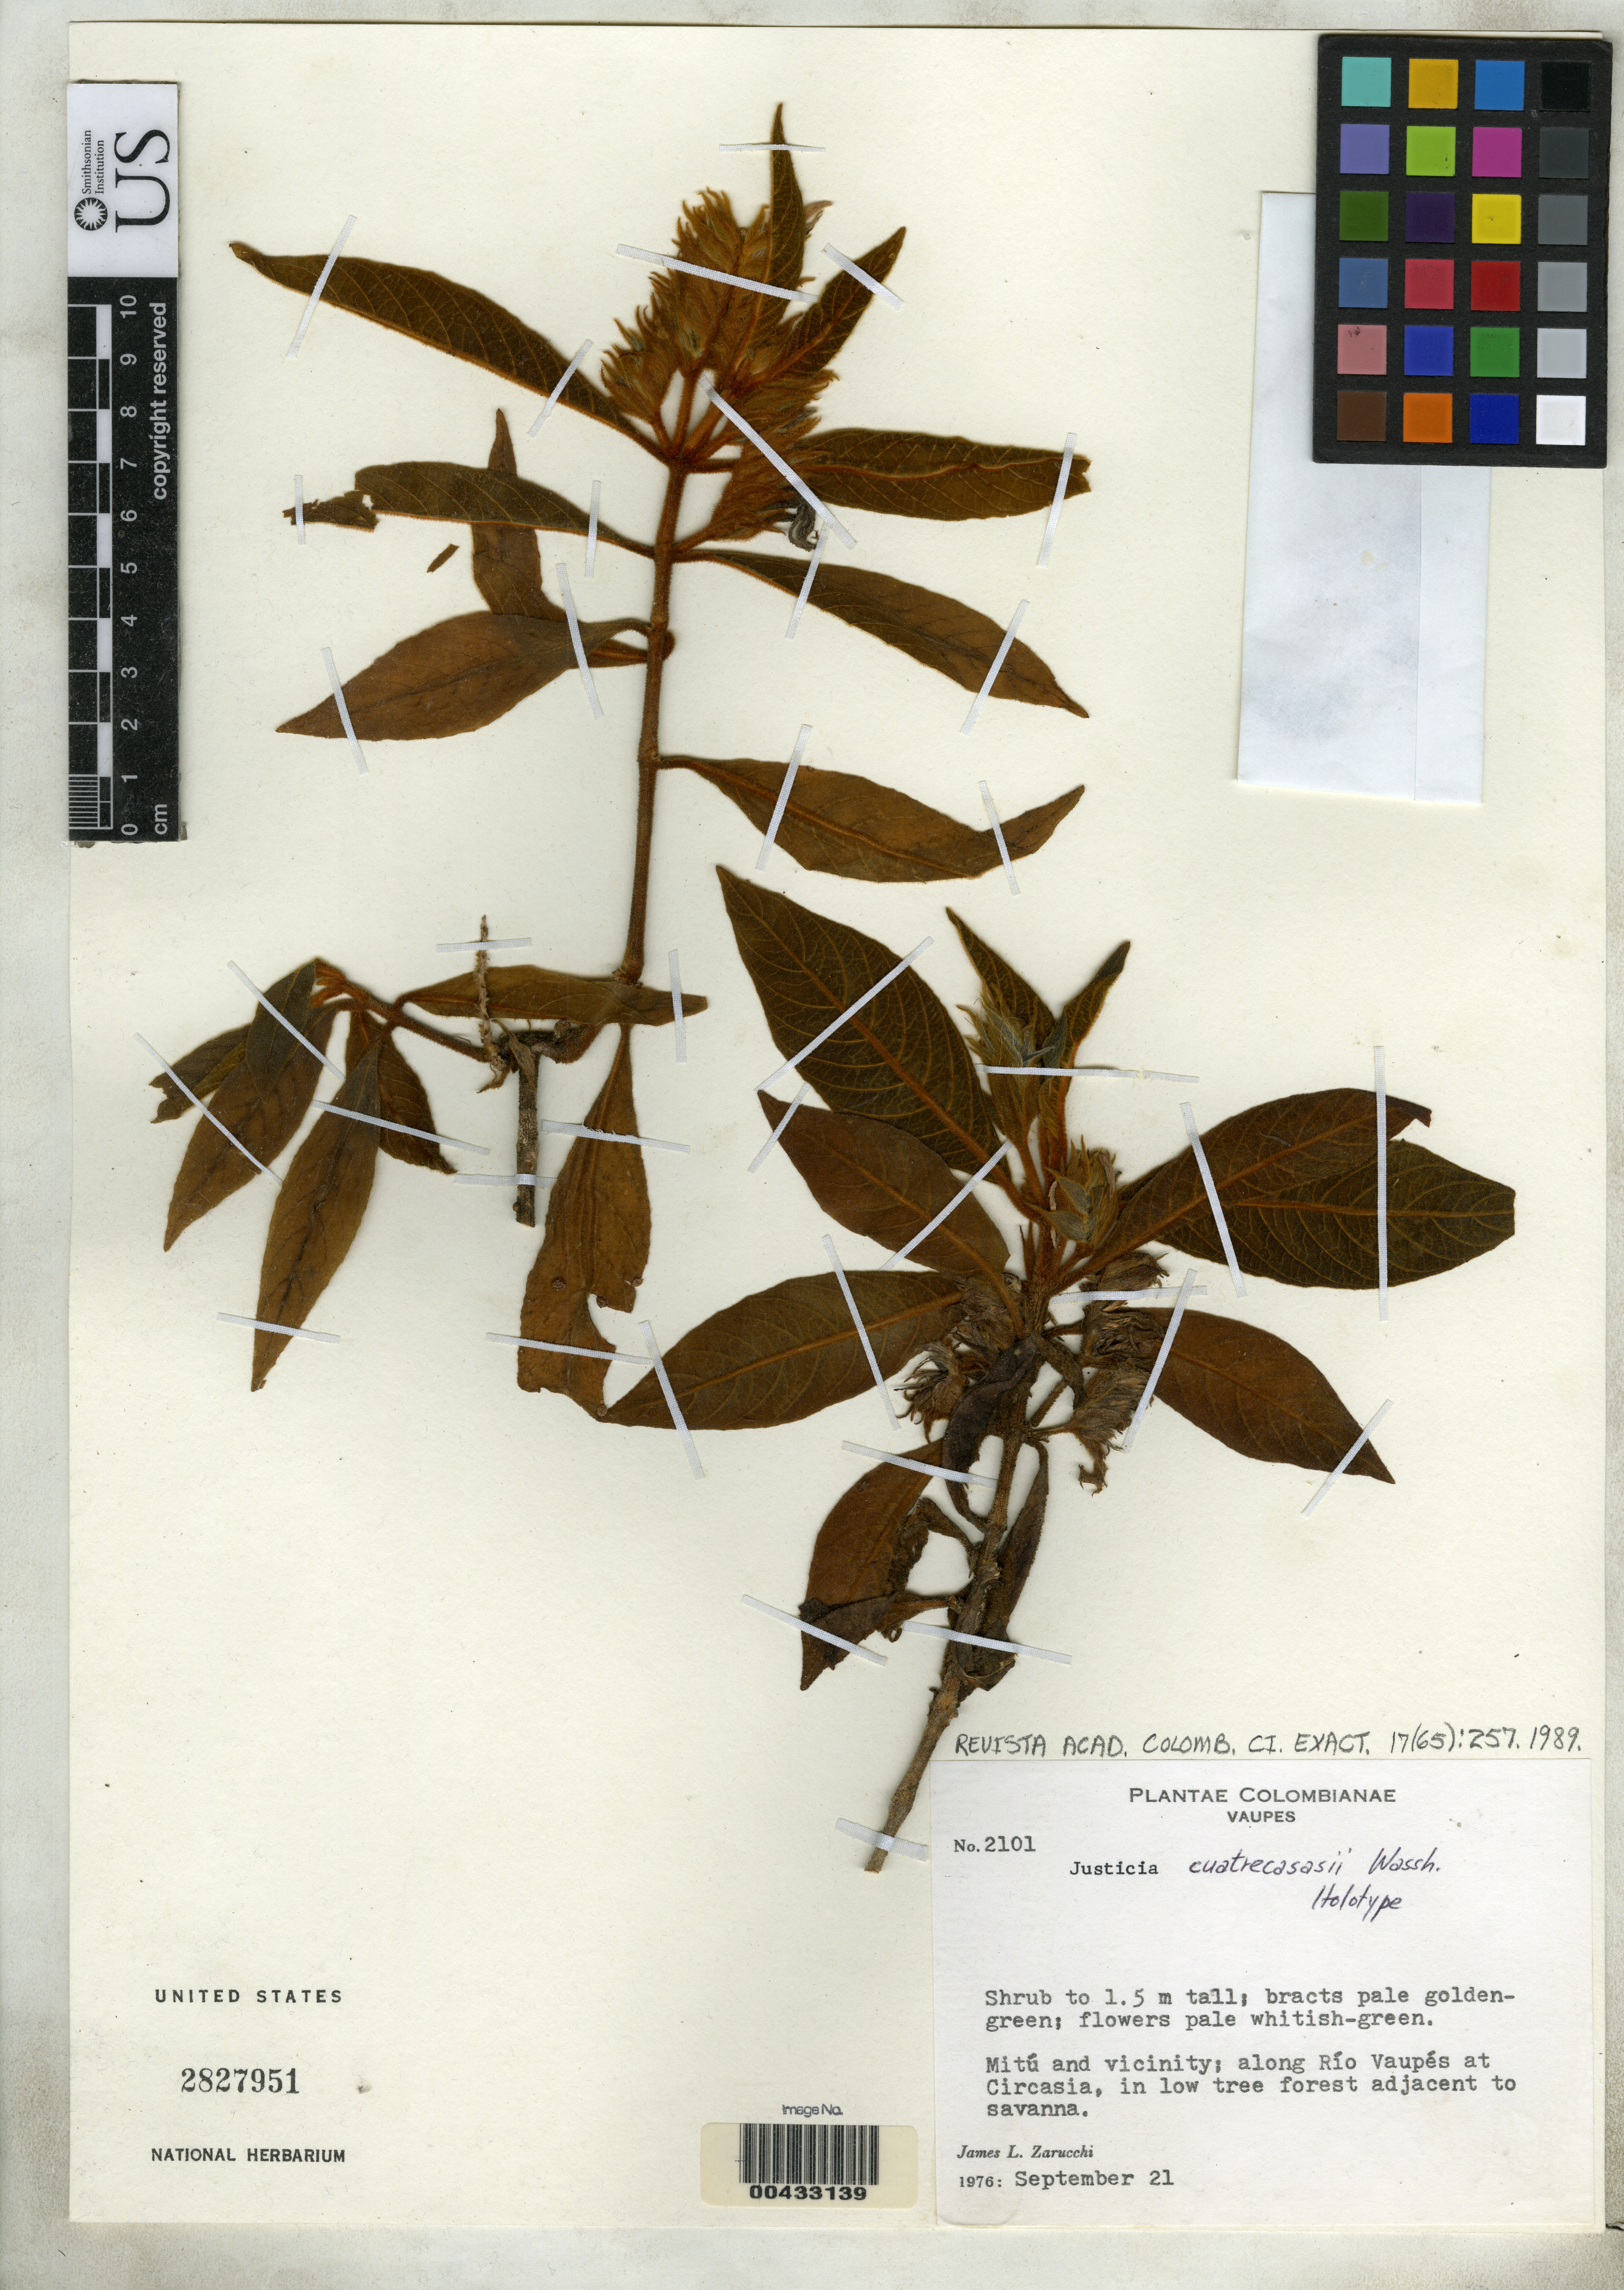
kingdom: Plantae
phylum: Tracheophyta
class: Magnoliopsida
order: Lamiales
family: Acanthaceae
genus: Justicia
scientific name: Justicia cuatrecasasii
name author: Wassh.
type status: Holotype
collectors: J. L. Zarucchi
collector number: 2101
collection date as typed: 21 Sep 1976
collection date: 1976-09-21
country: Colombia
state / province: Vaupés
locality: Mitu & vicinity, along Rio Vaupes at Circasia.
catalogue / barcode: US 2827951